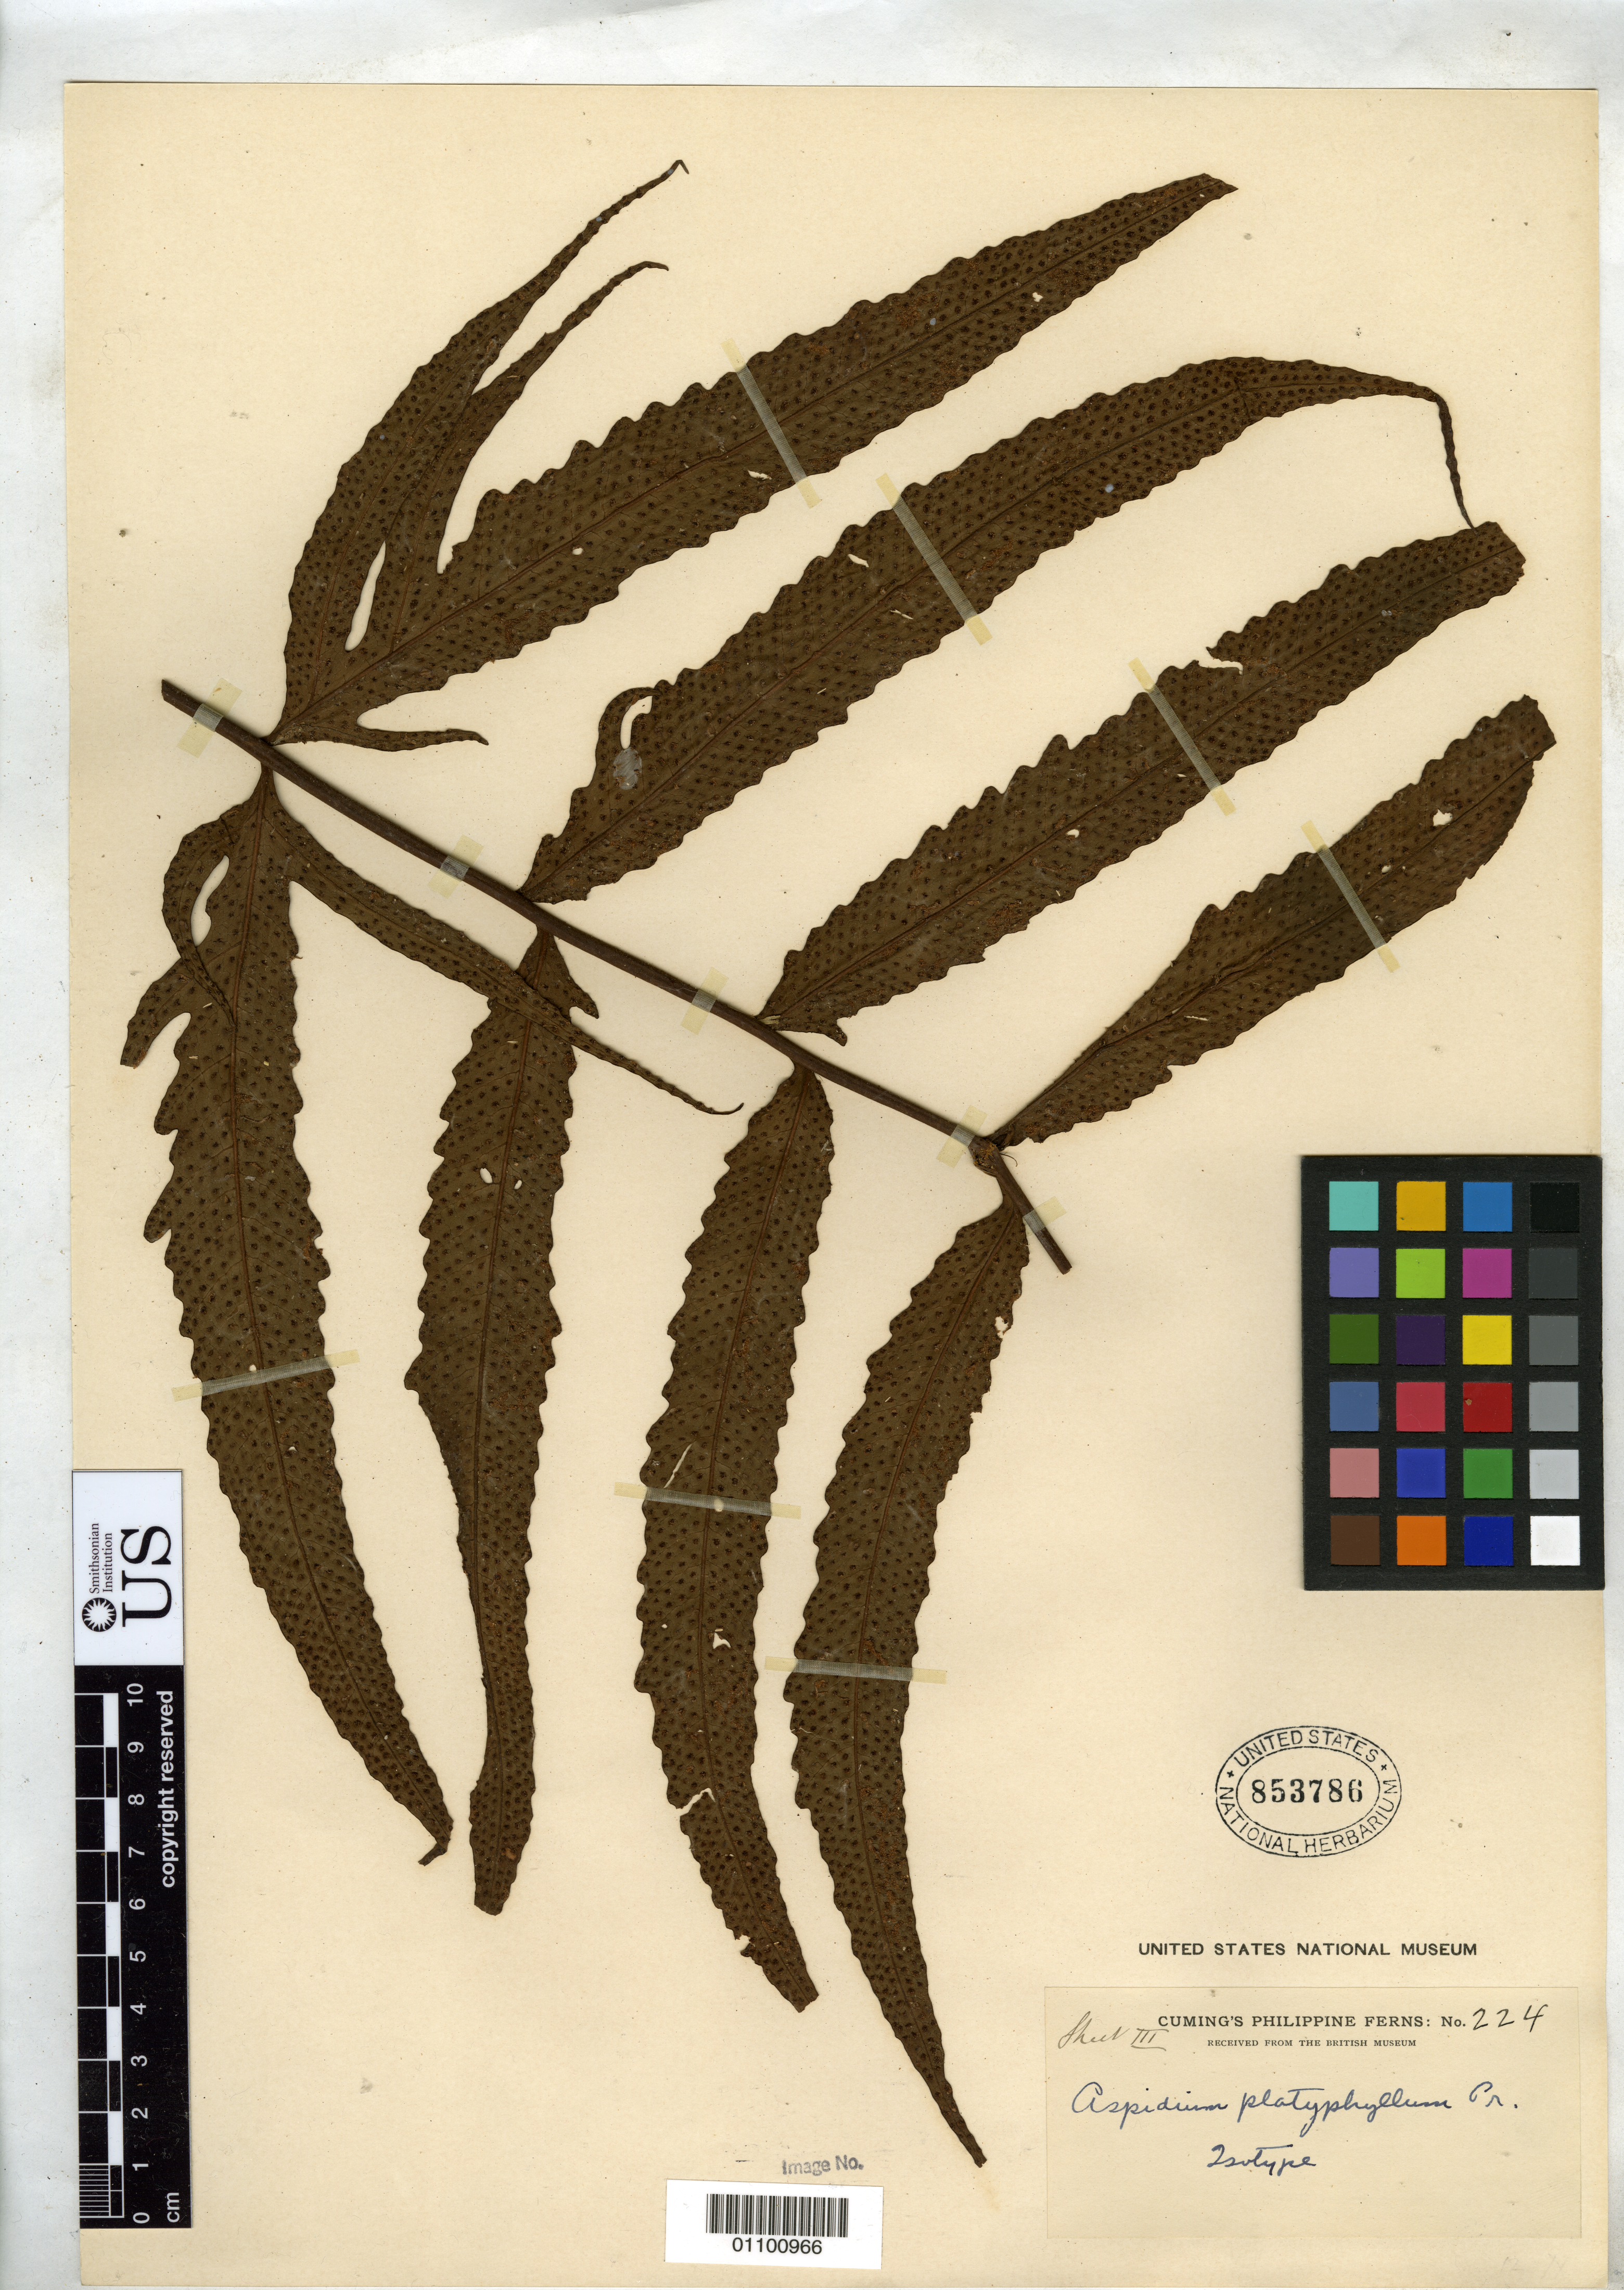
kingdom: Plantae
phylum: Tracheophyta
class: Polypodiopsida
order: Polypodiales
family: Tectariaceae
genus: Aspidium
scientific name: Aspidium platyphyllum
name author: C. Presl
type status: Isotype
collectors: H. Cuming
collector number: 224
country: Philippines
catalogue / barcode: US 853786